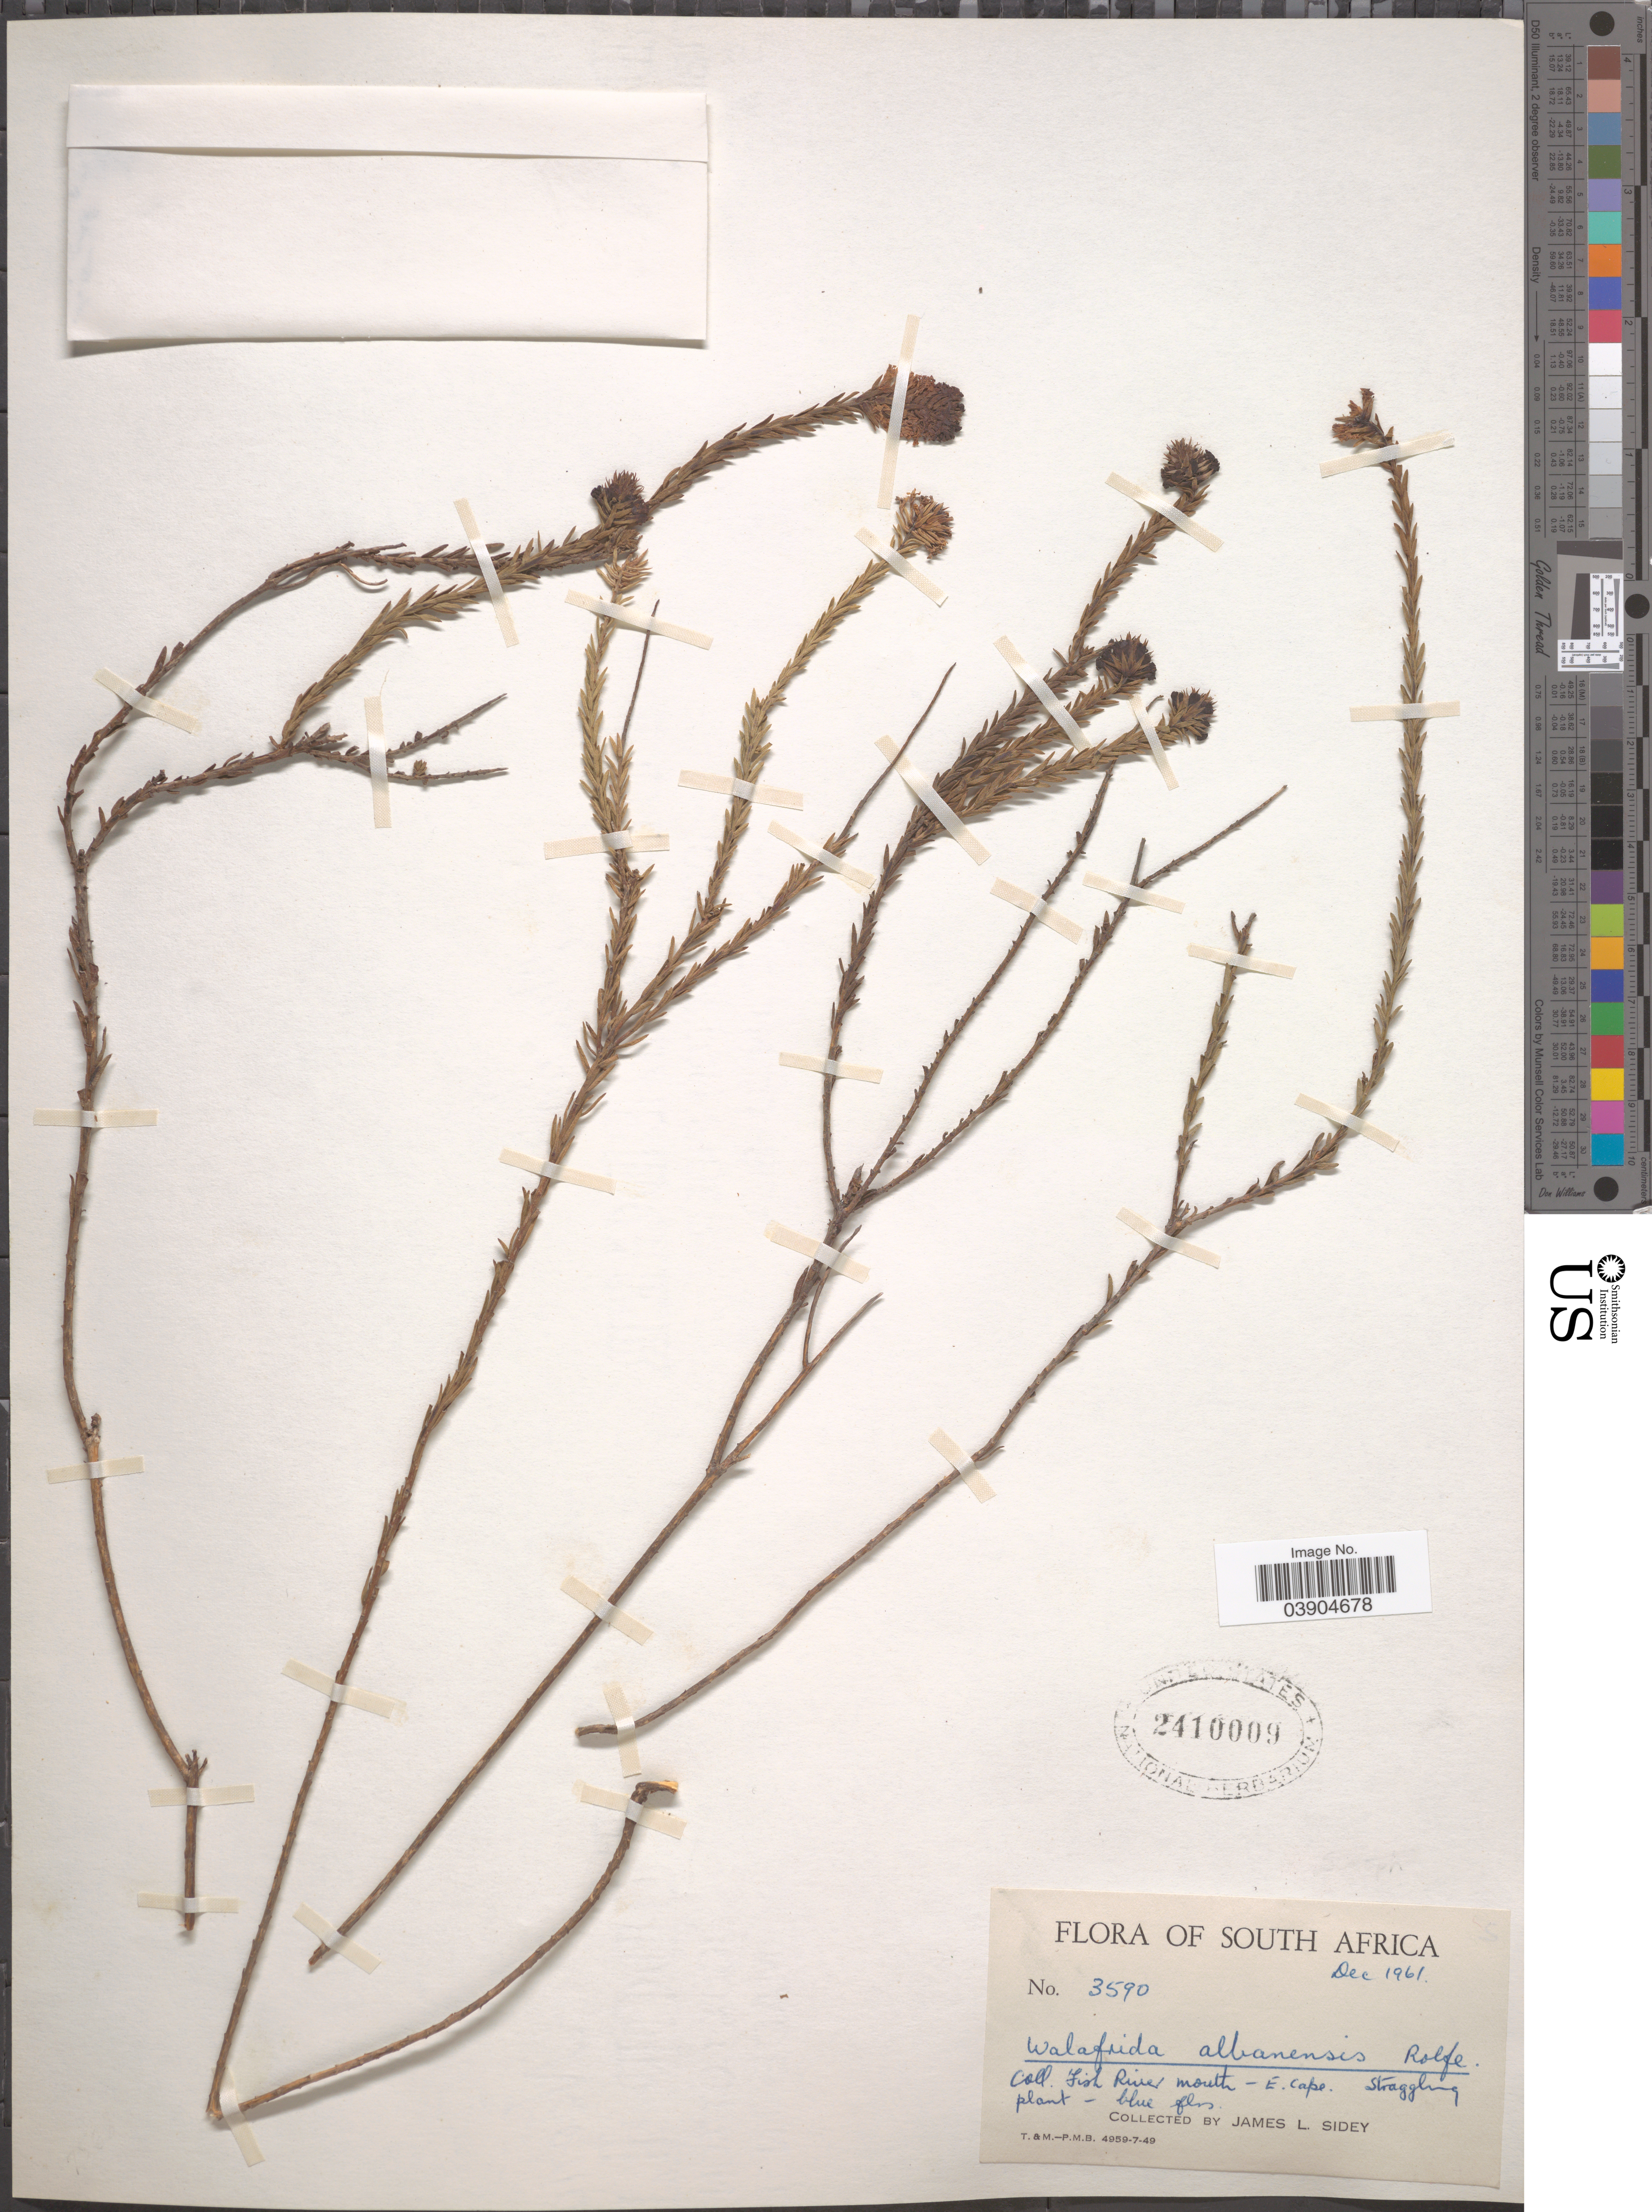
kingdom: Plantae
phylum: Tracheophyta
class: Magnoliopsida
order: Lamiales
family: Scrophulariaceae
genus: Selago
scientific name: Selago albanensis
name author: Schltr.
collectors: J. L. Sidey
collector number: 3590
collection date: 1961-12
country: South Africa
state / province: Eastern Cape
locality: South Africa. Fish River Mouth - E. Cape.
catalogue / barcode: US 2410009